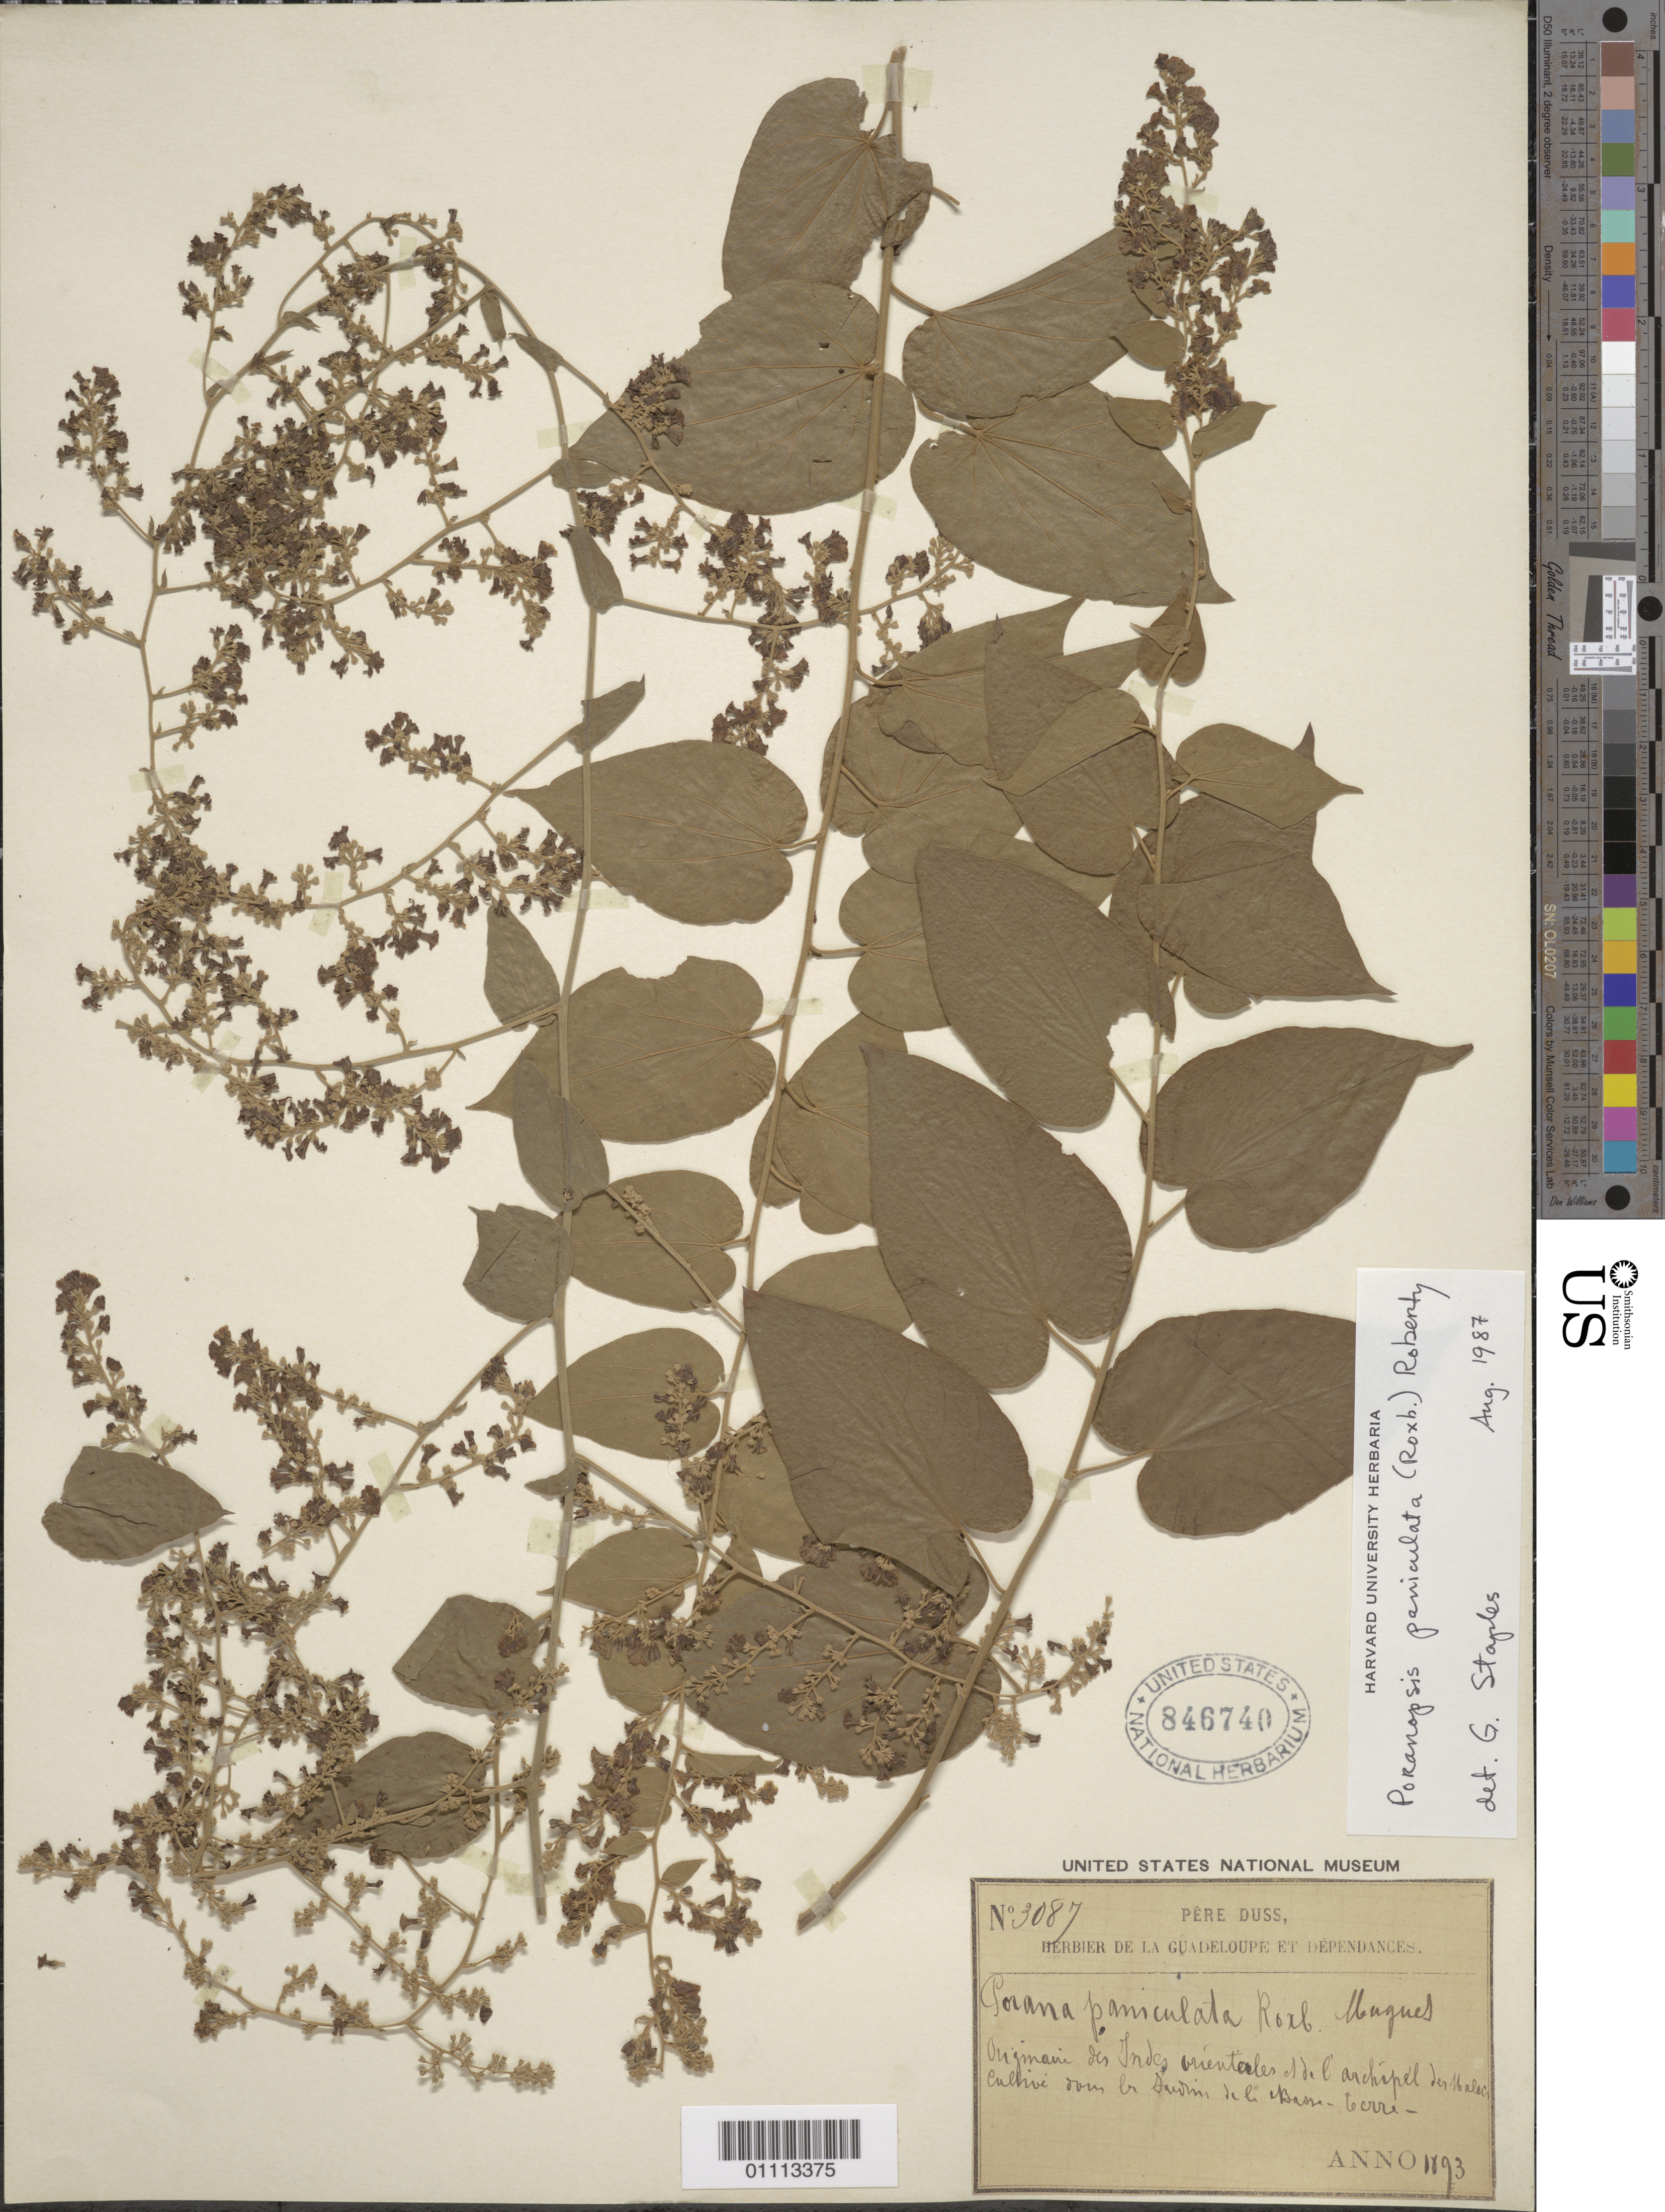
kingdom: Plantae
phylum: Tracheophyta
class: Magnoliopsida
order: Solanales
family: Convolvulaceae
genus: Poranopsis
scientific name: Poranopsis paniculata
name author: (Roxb.) Roberty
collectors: Père Duss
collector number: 3087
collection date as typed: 1893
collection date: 1893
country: Guadeloupe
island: Basse Terre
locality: Originaire des Indes orientales et de l'archipel des 16 alais cultive dum le jardin de la Basse-terre.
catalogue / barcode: US 846740